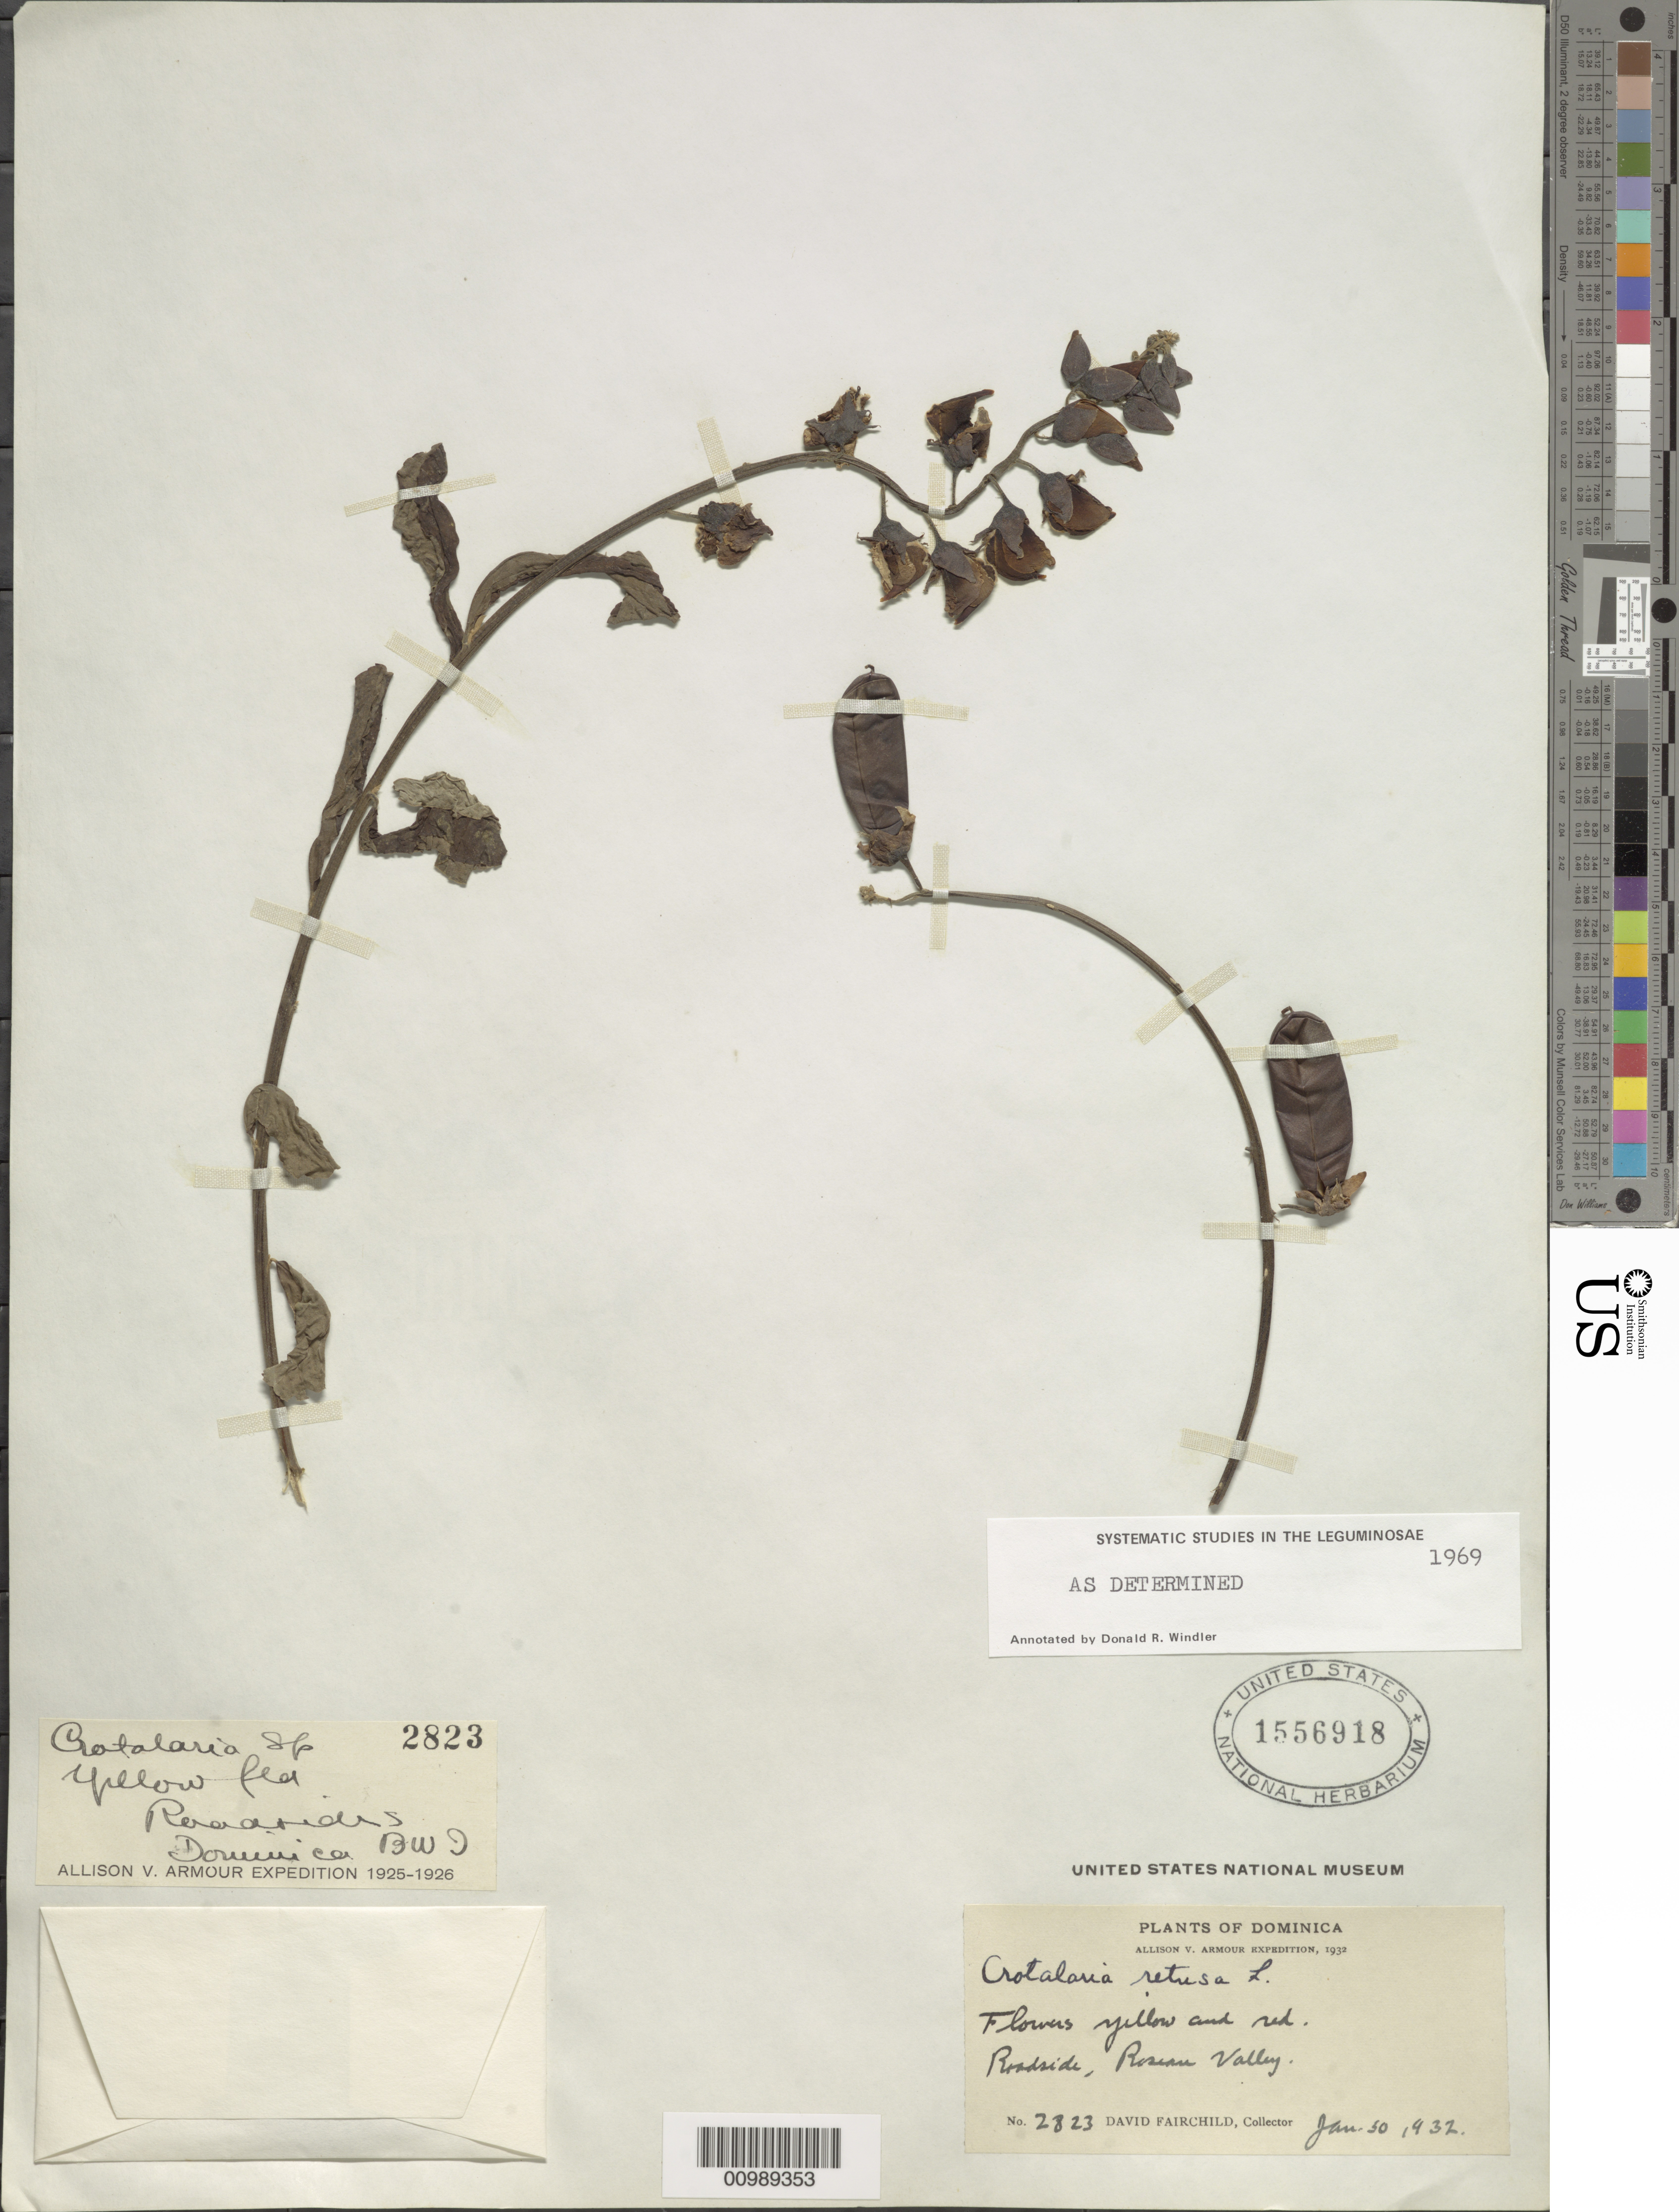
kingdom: Plantae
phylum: Tracheophyta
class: Magnoliopsida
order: Fabales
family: Fabaceae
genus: Crotalaria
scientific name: Crotalaria retusa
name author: L.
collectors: D. Fairchild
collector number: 2823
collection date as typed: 30 Jan 1932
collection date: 1932-01-30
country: Dominica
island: Dominica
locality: Roseau Valley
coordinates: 0 N, 0 E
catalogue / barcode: US 1556918